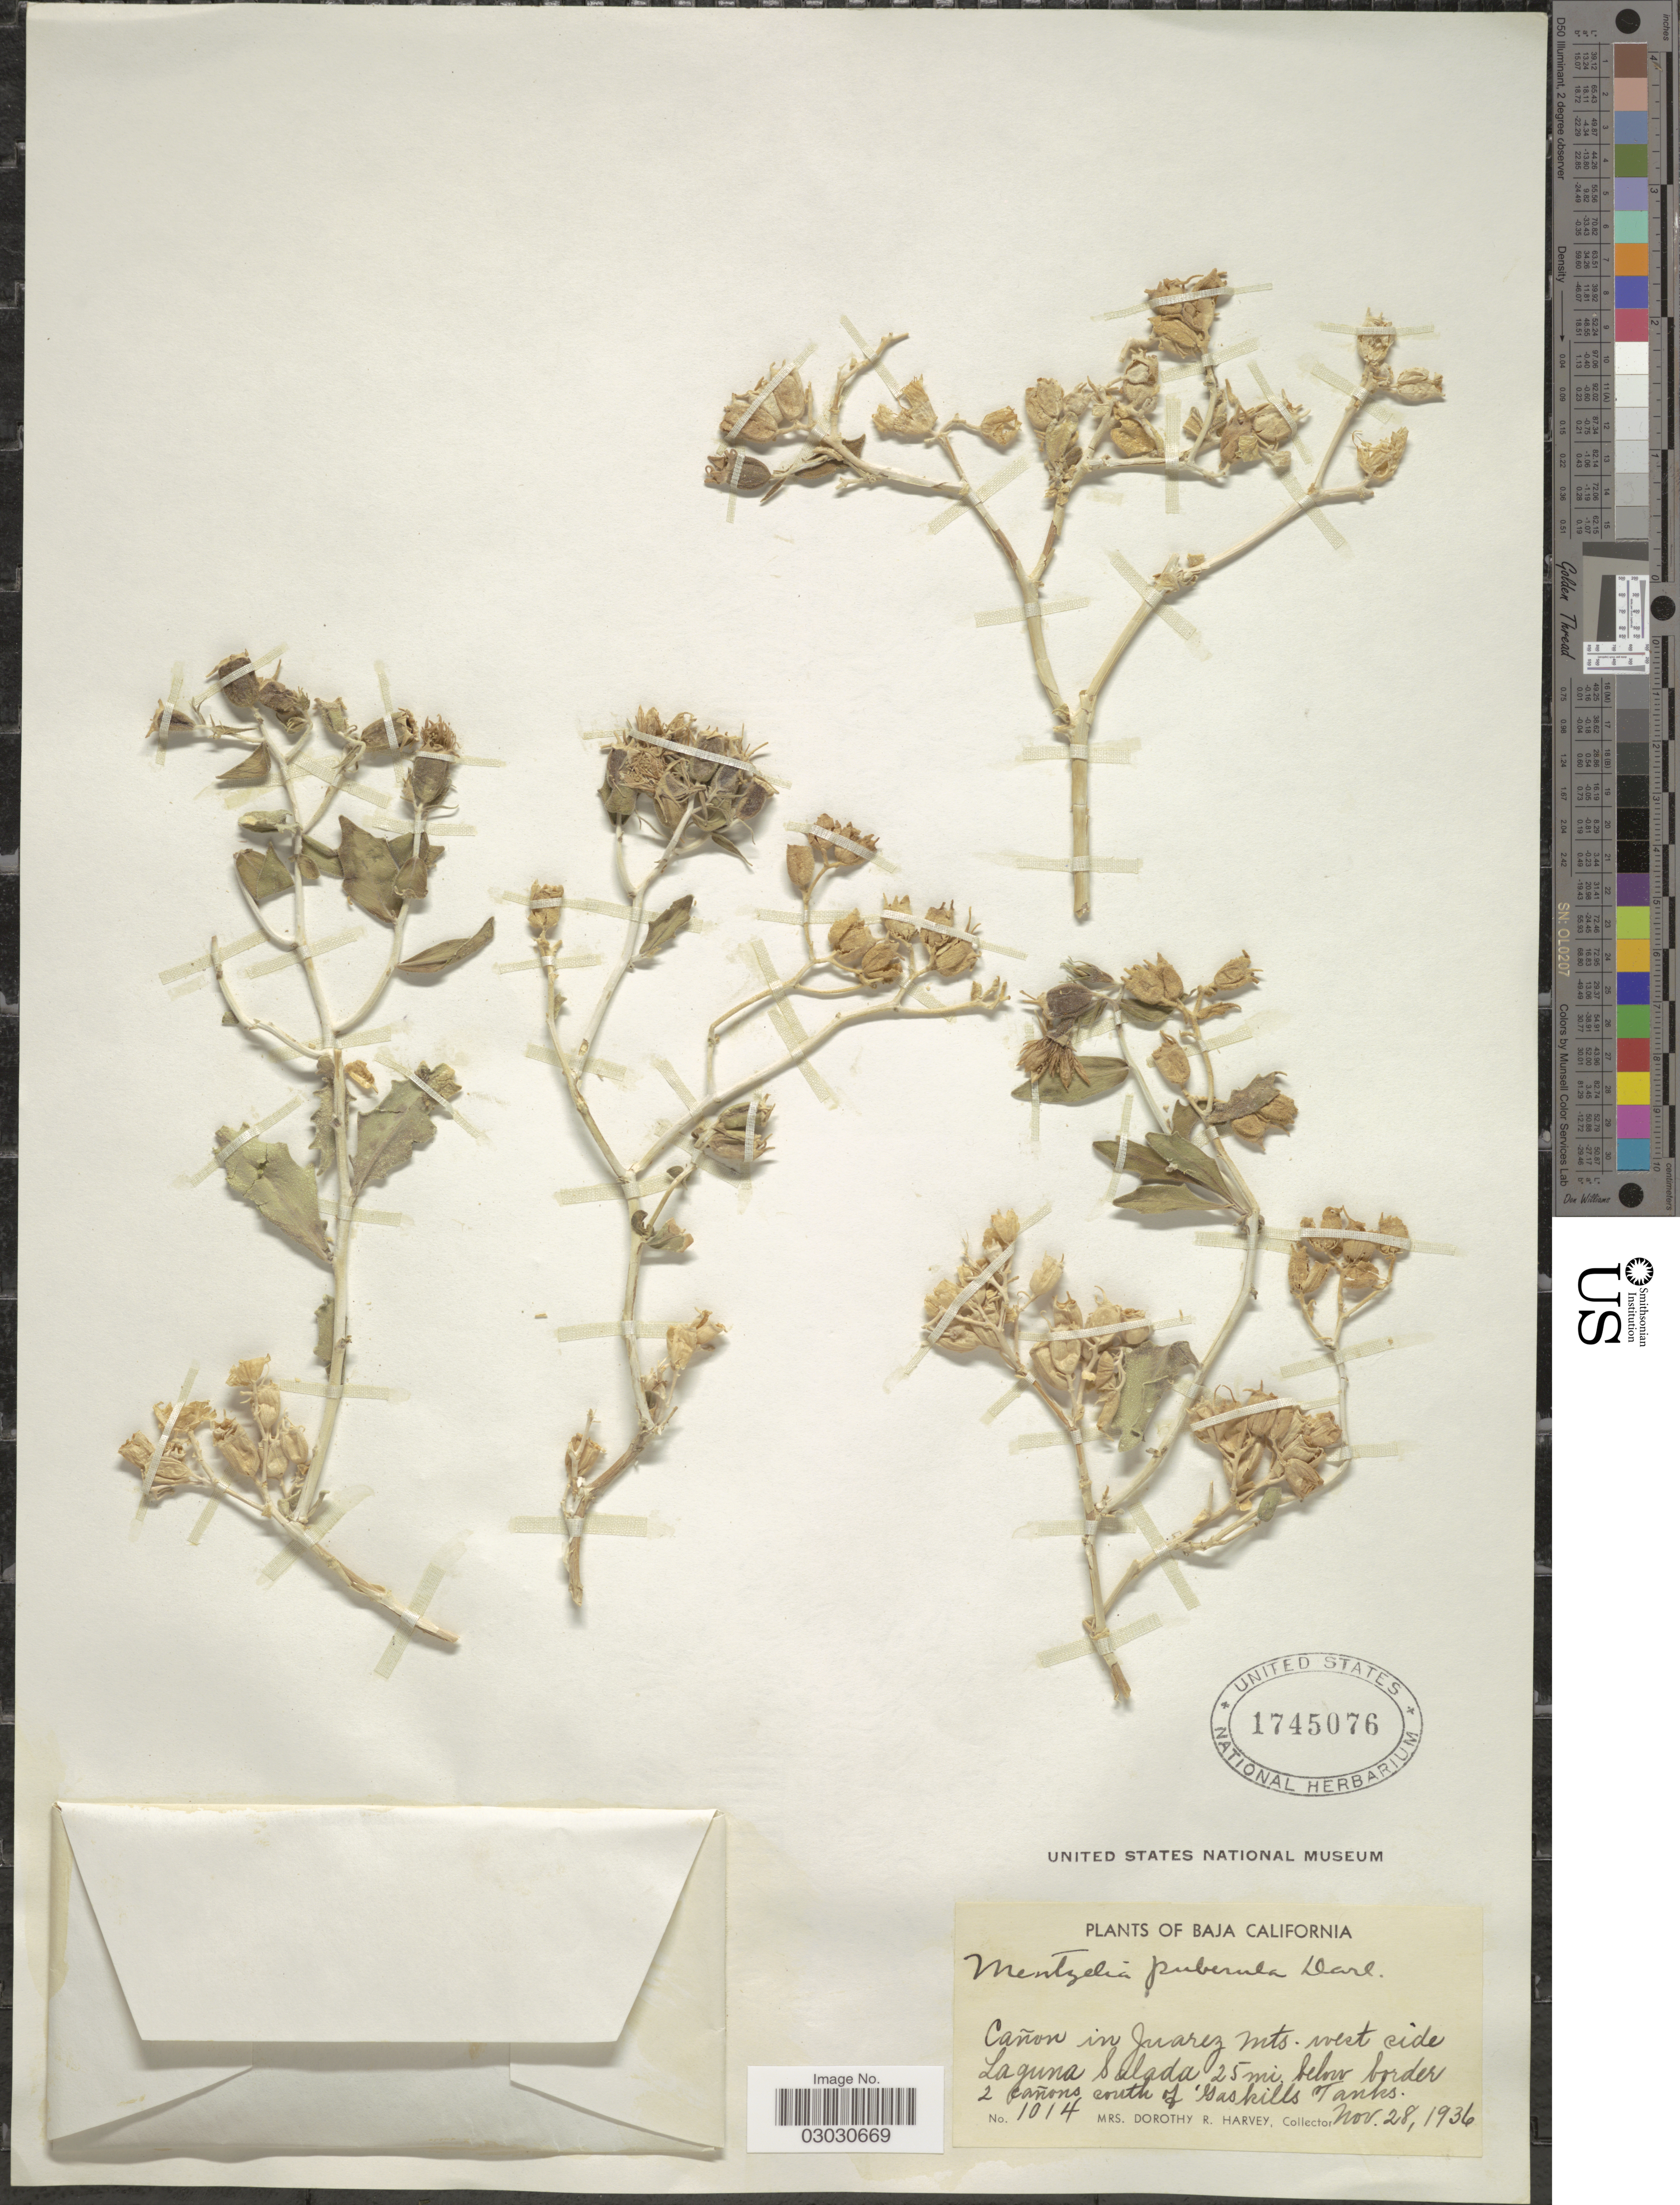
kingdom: Plantae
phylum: Tracheophyta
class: Magnoliopsida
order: Cornales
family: Loasaceae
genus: Mentzelia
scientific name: Mentzelia puberula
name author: J. Darl.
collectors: Harvey, Mrs. D. R.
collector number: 1014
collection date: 1936-11-28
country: Mexico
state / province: Baja California Norte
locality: Cañon in Juarez mts. west side Laguna Salada 25 mi below border 2 cañons south of 'Gaskills Tanks.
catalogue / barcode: US 1745076